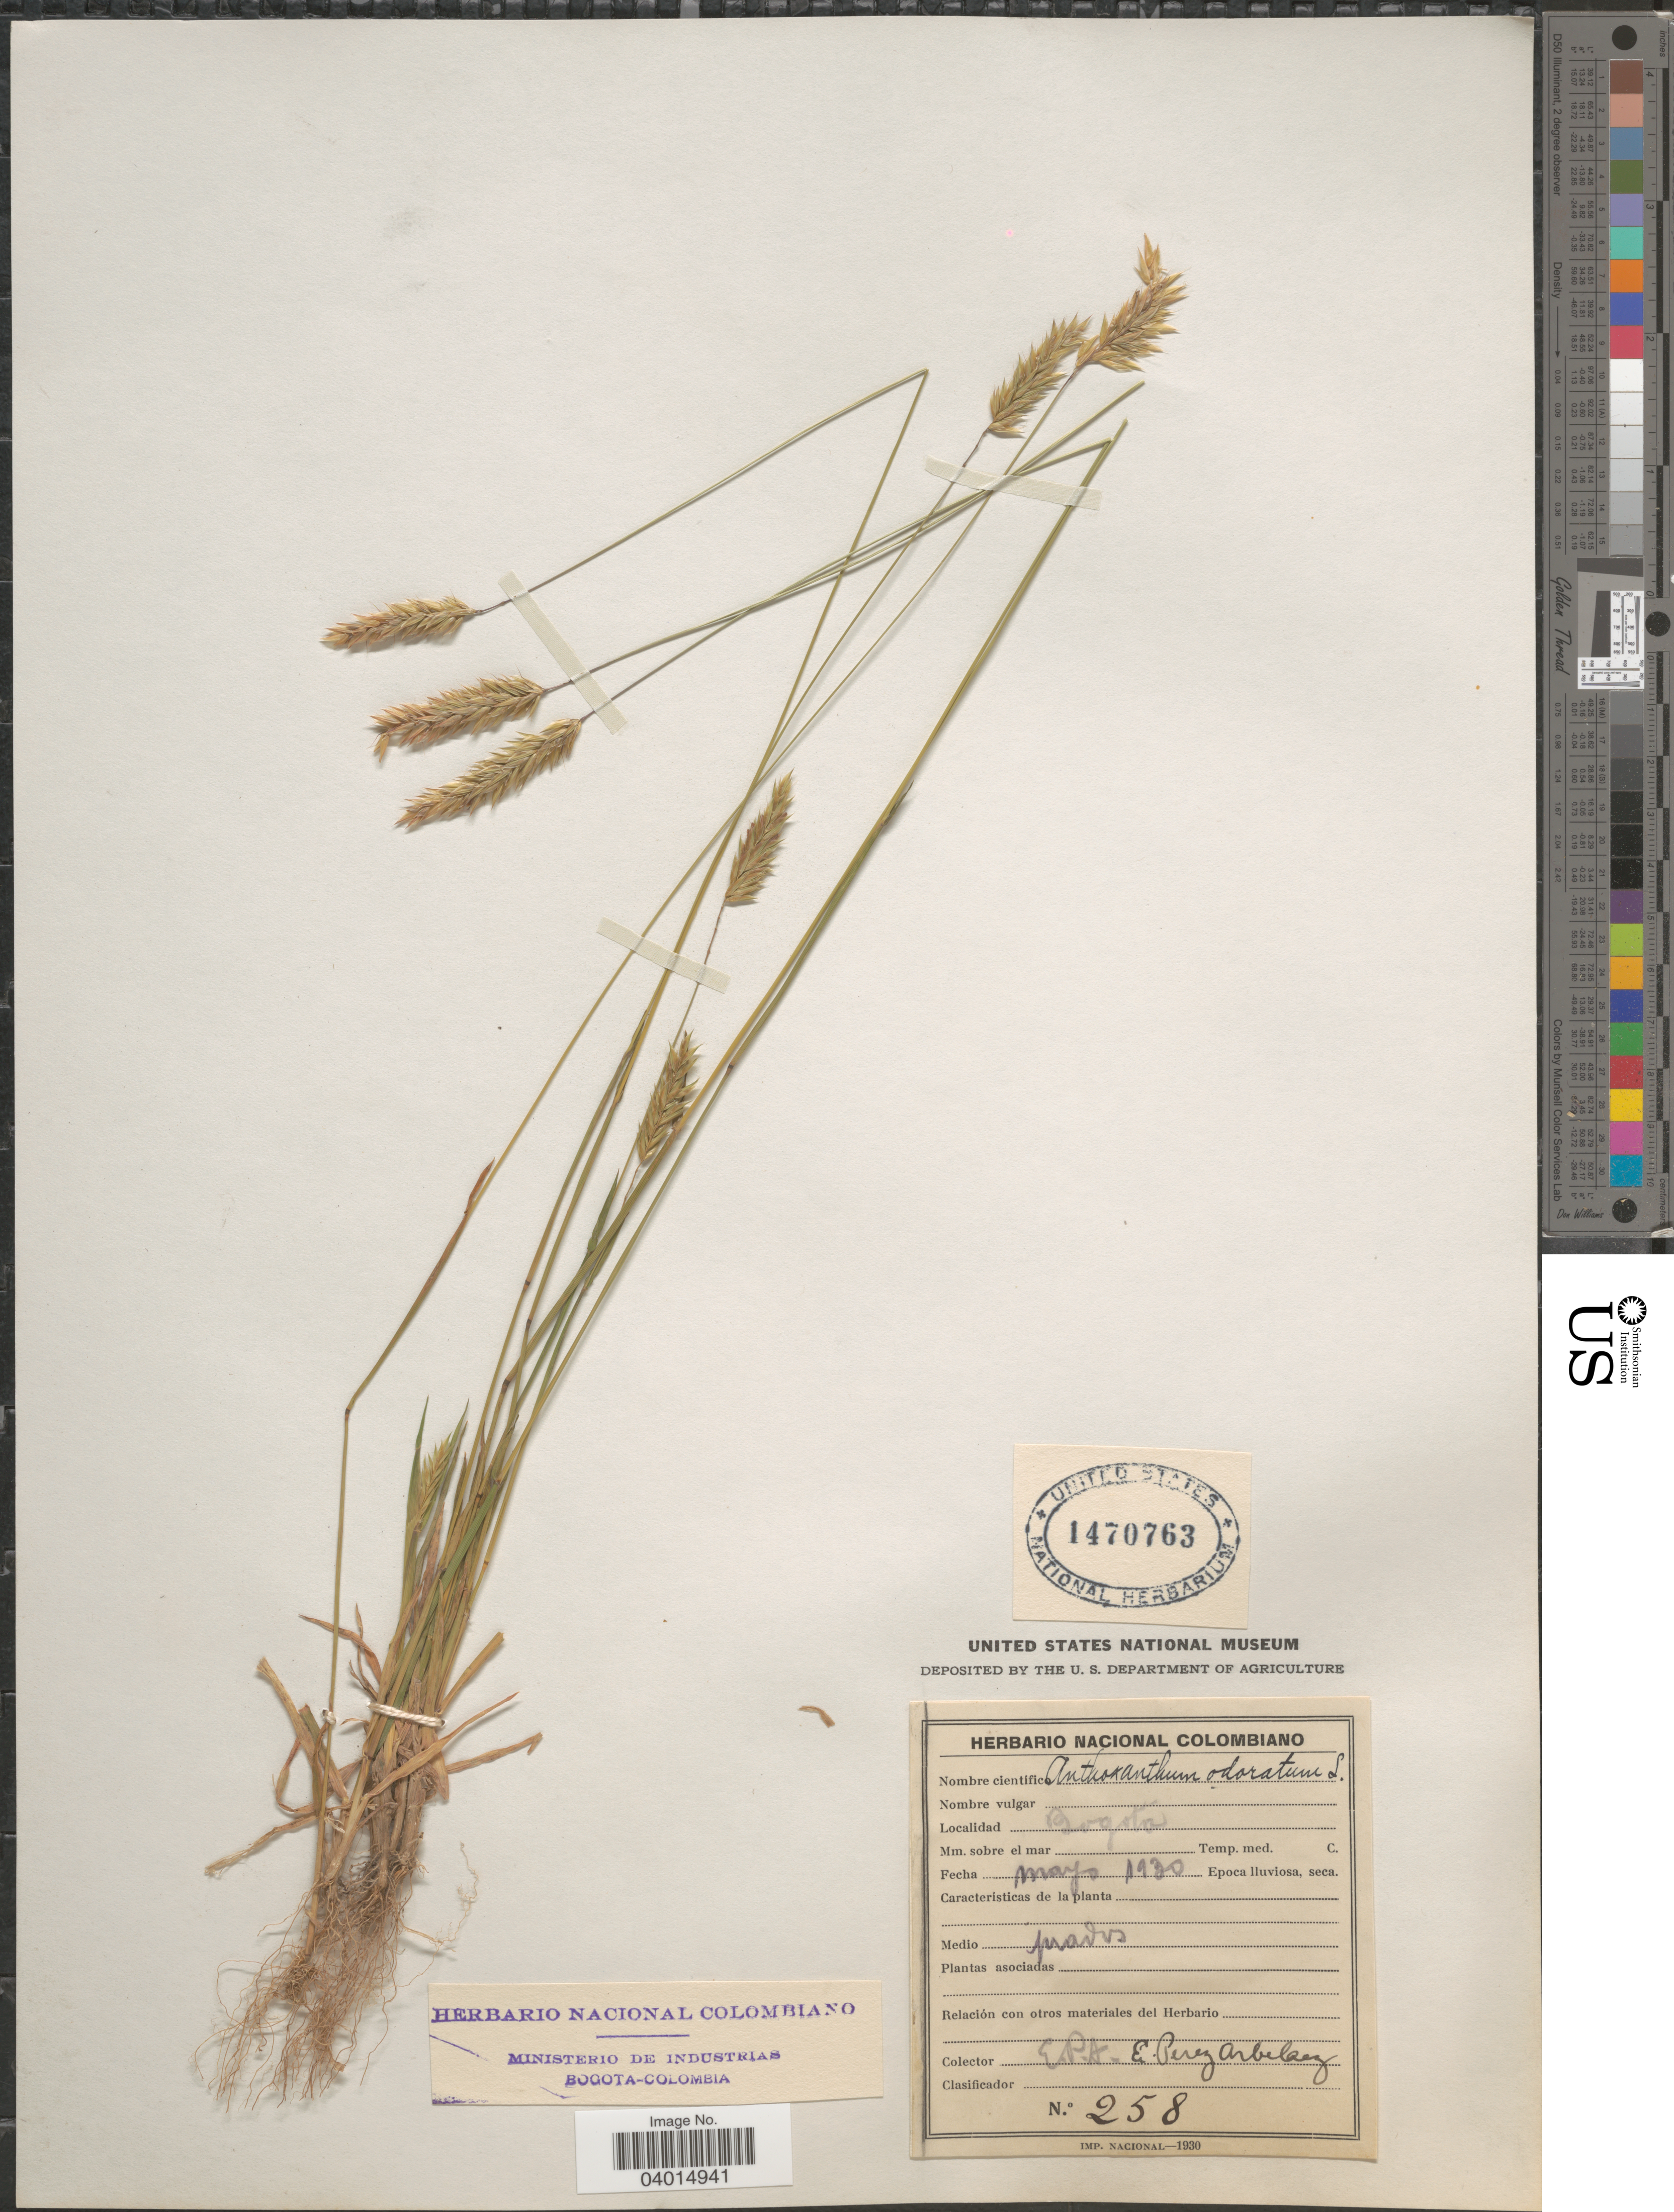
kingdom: Plantae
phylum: Tracheophyta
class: Liliopsida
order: Poales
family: Poaceae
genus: Anthoxanthum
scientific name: Anthoxanthum odoratum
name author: L.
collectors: E. Pérez Arbeláez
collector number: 258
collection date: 1930-05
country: Colombia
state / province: Bogota D.C.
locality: Bogotá.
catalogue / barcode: US 1470763